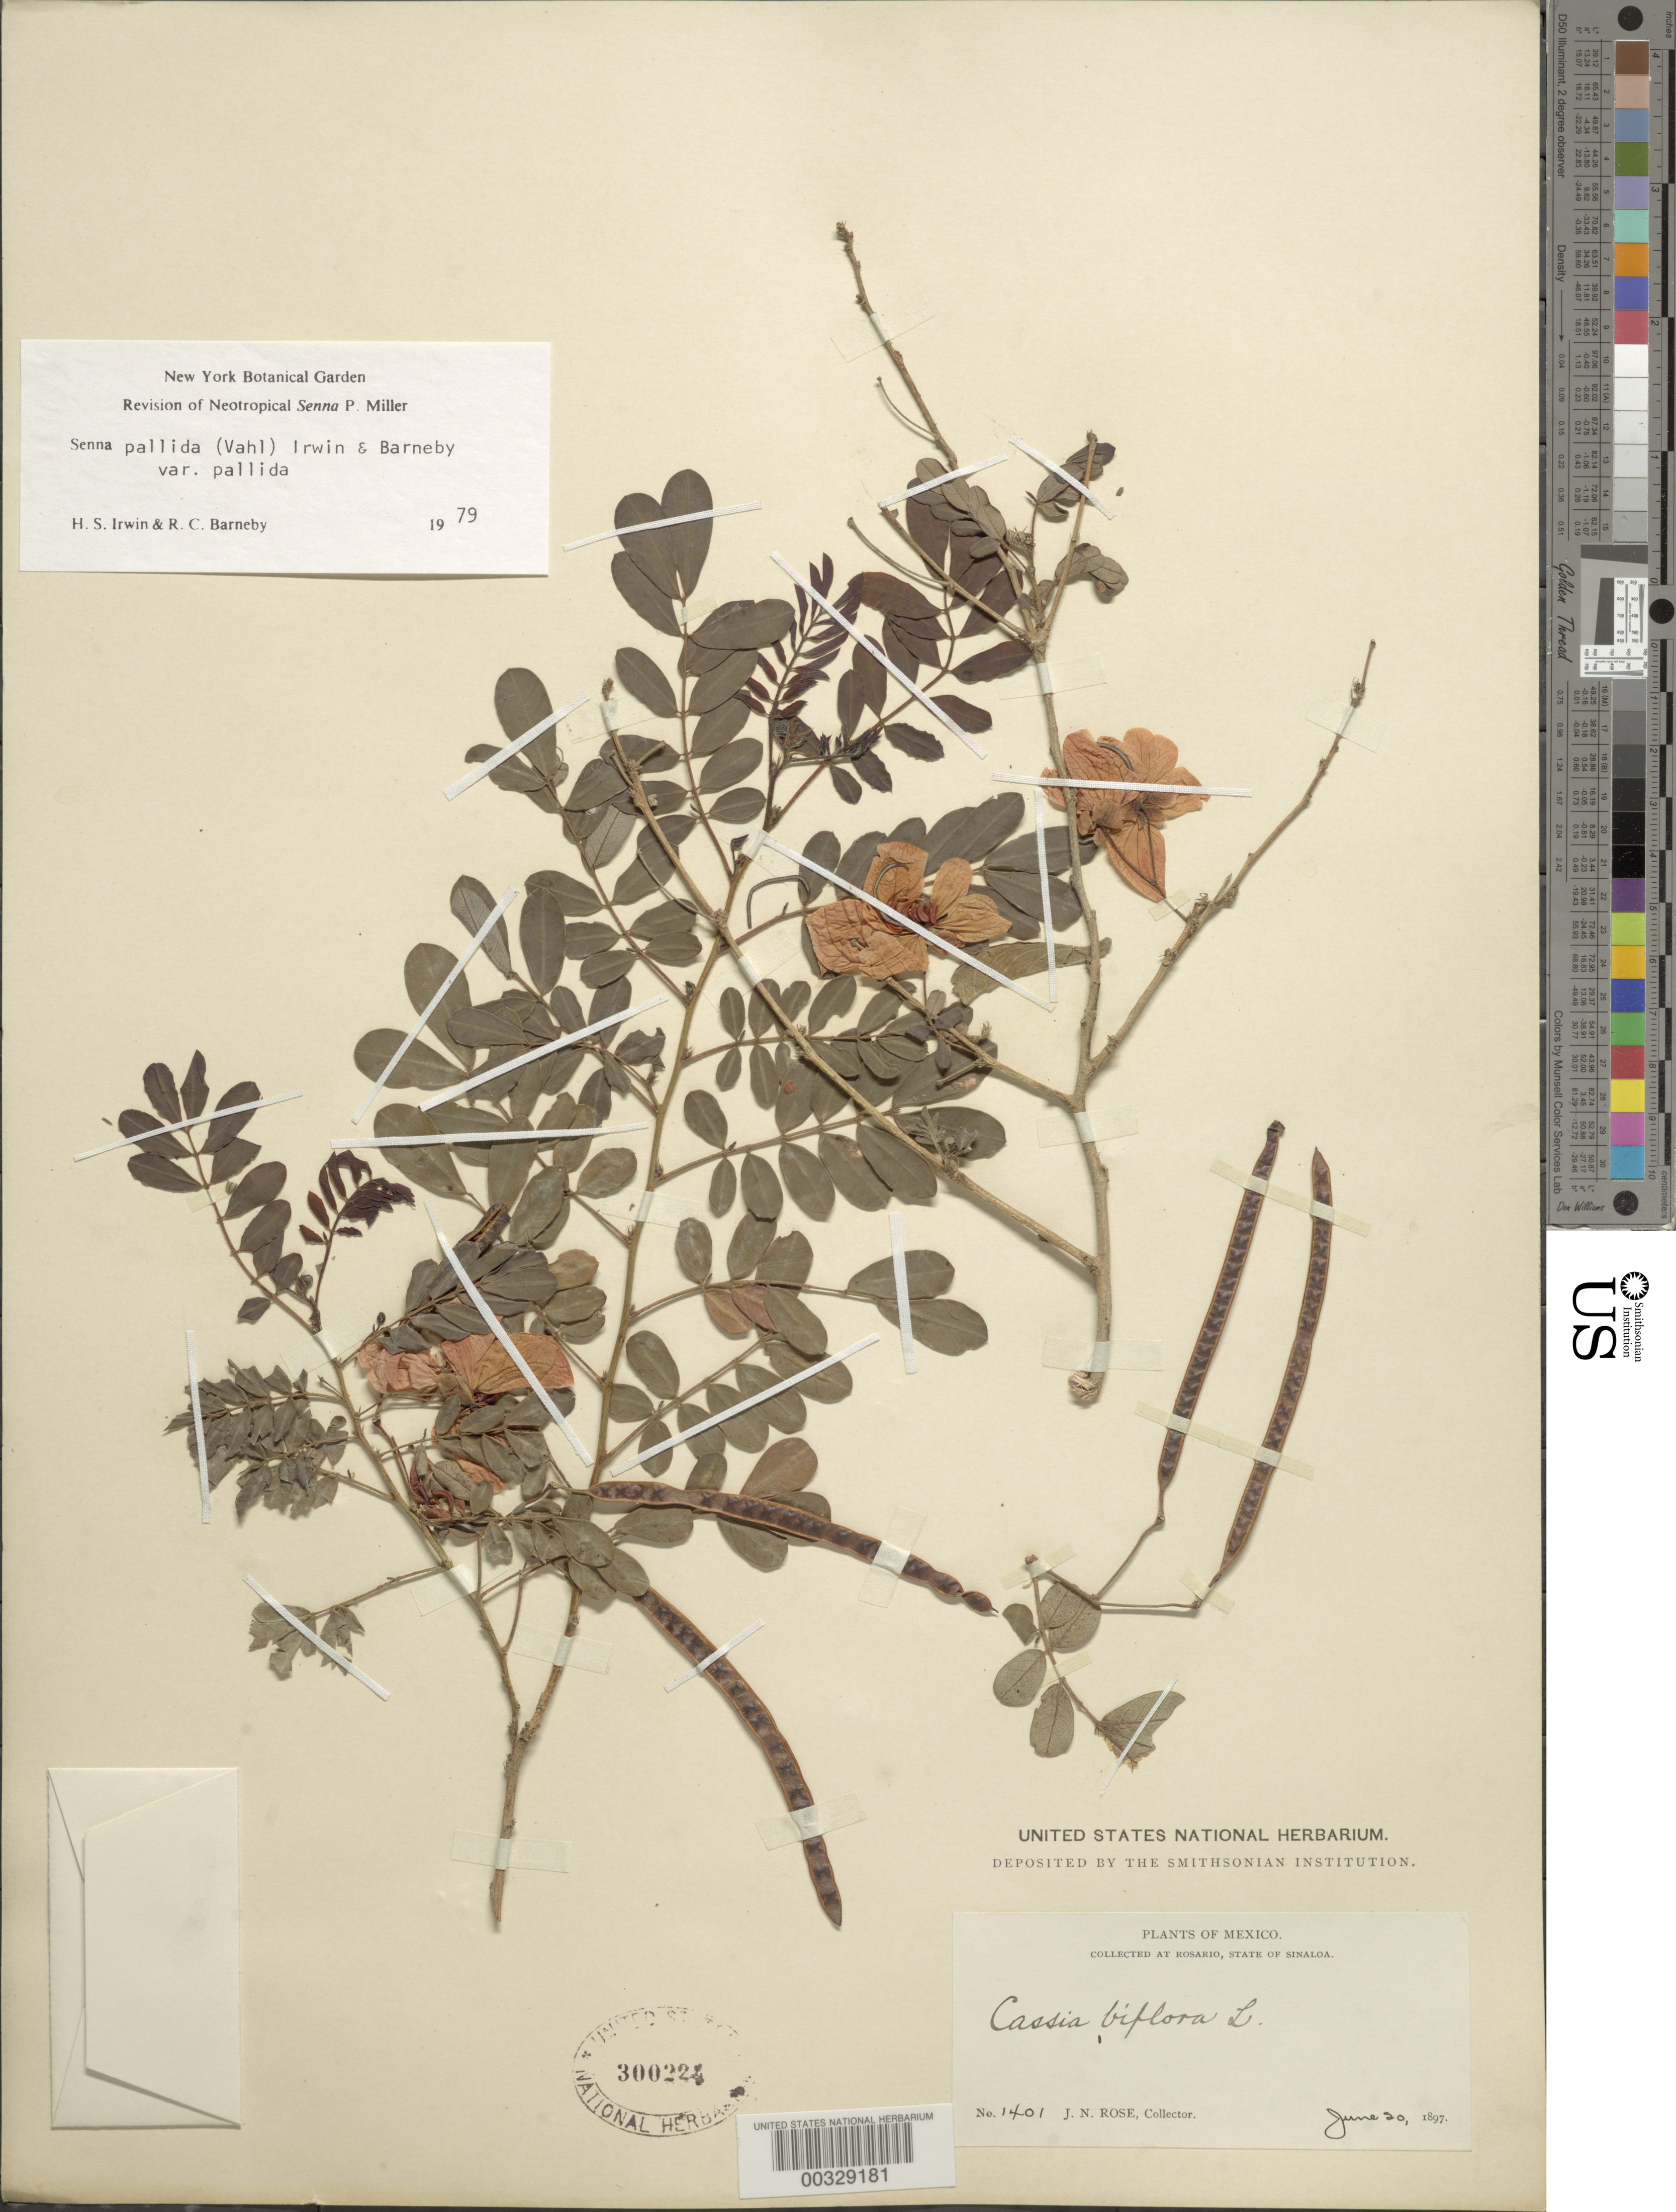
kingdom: Plantae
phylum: Tracheophyta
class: Magnoliopsida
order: Fabales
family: Fabaceae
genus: Senna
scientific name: Senna pallida var. pallida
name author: (Vahl) H.S. Irwin & Barneby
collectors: J. N. Rose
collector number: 1401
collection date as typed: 20 Jun 1897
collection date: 1897-06-20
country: Mexico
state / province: Sinaloa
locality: Rosario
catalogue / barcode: US 300224